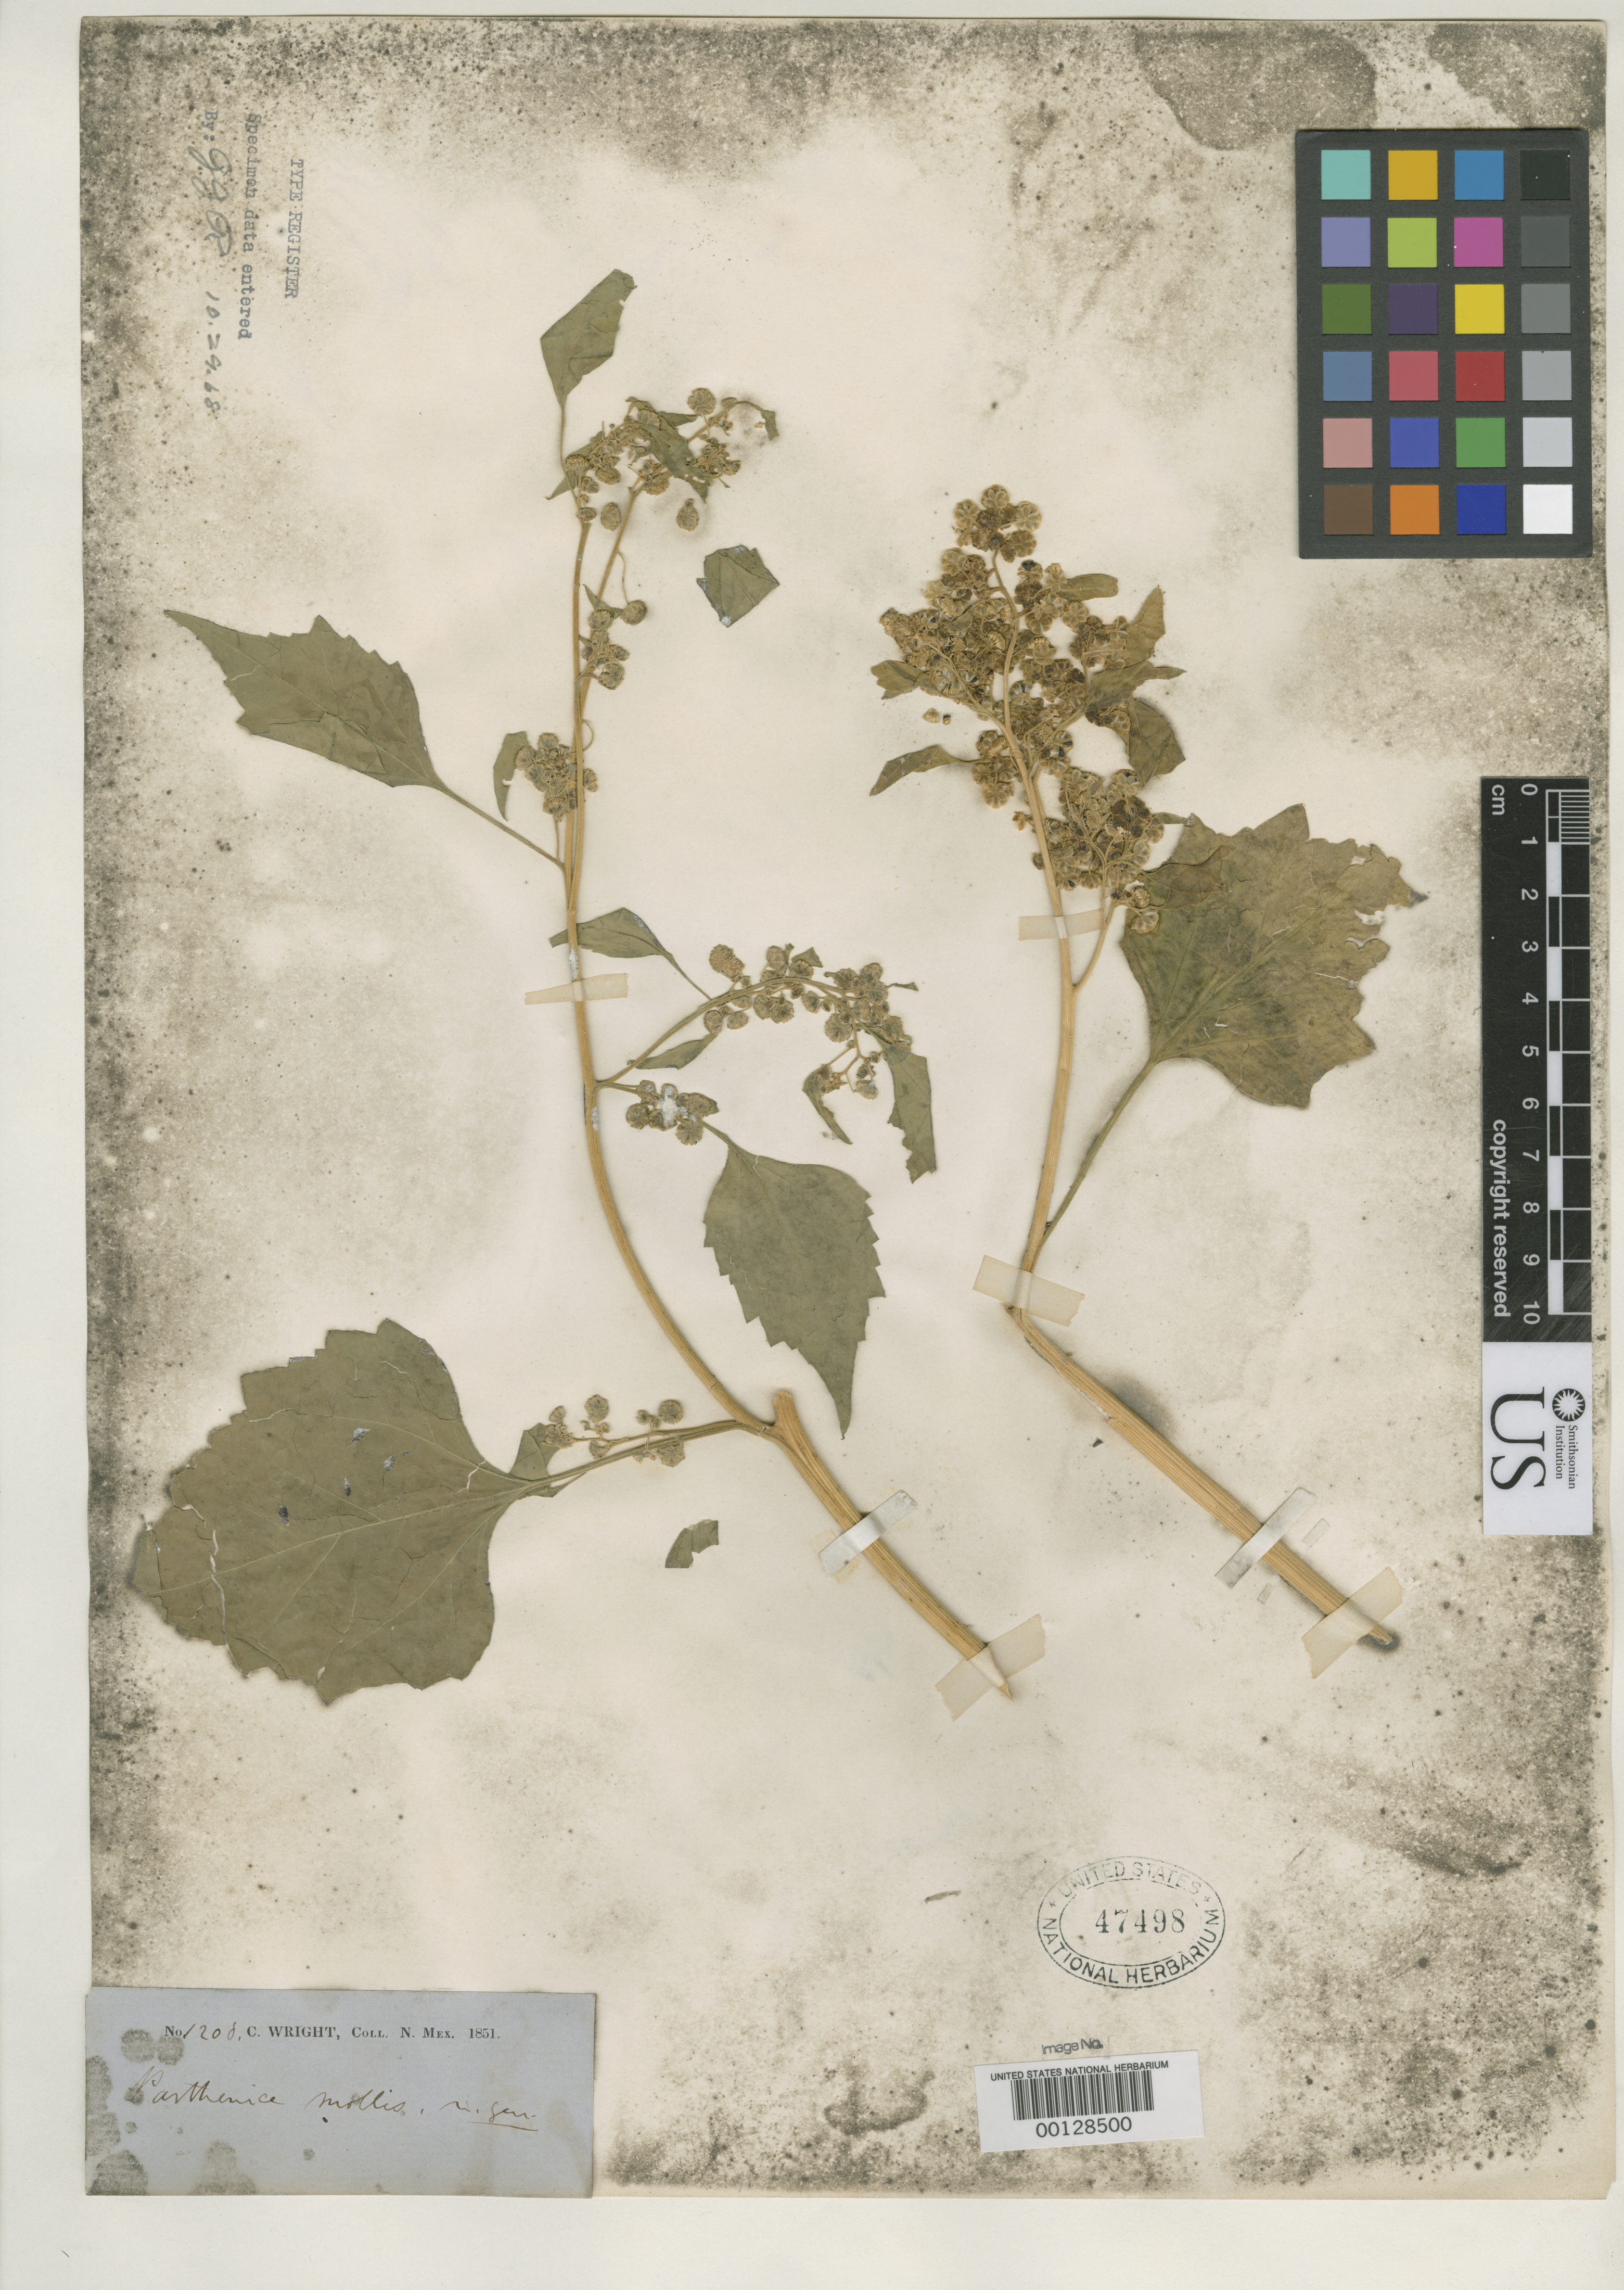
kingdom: Plantae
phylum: Tracheophyta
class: Magnoliopsida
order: Asterales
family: Asteraceae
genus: Parthenice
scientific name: Parthenice mollis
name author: A. Gray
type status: Type Collection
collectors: C. Wright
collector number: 1208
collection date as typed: Sep 1851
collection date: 1851-09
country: Mexico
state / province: Sonora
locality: Santa Cruz.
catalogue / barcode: US 47498